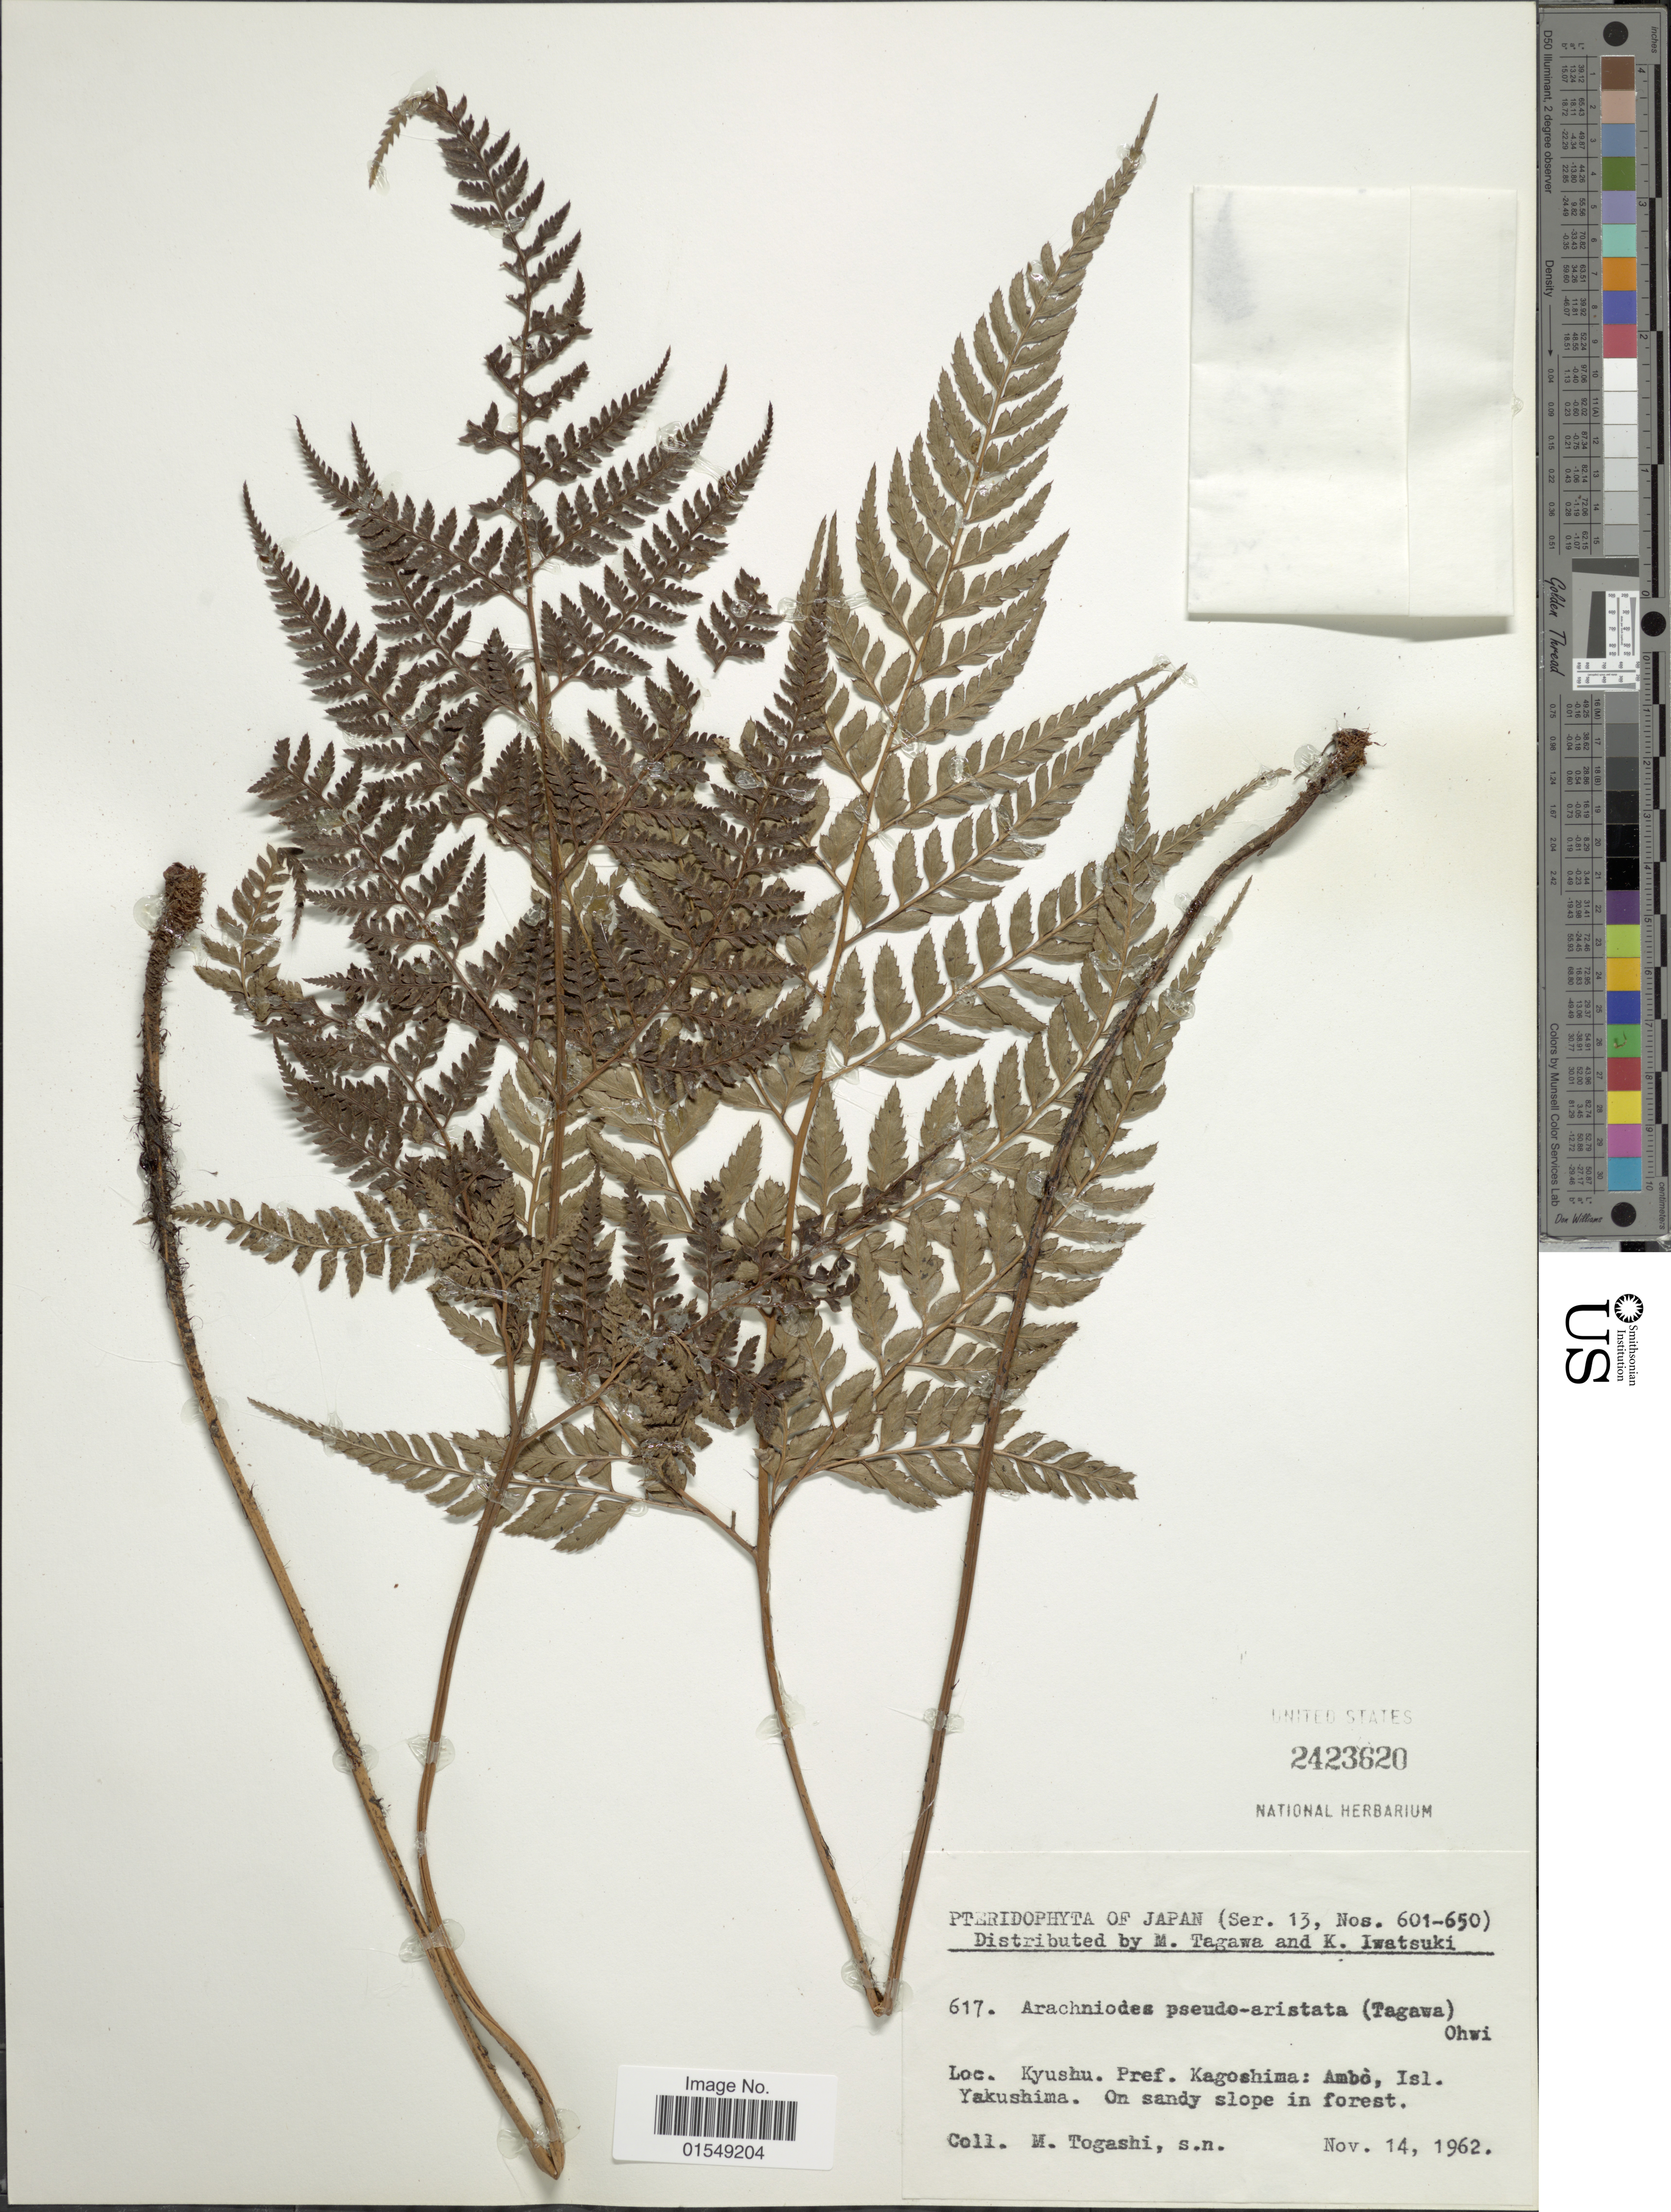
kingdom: Plantae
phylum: Tracheophyta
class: Polypodiopsida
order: Polypodiales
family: Dryopteridaceae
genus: Arachniodes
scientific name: Arachniodes pseudoaristata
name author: (Tagawa) Ohwi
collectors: M. Togashi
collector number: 617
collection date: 1962-11-14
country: Japan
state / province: Kagosima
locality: Kyushu. Pref. Kagoshima: Ambo, Isl. Yakushima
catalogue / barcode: US 2423620